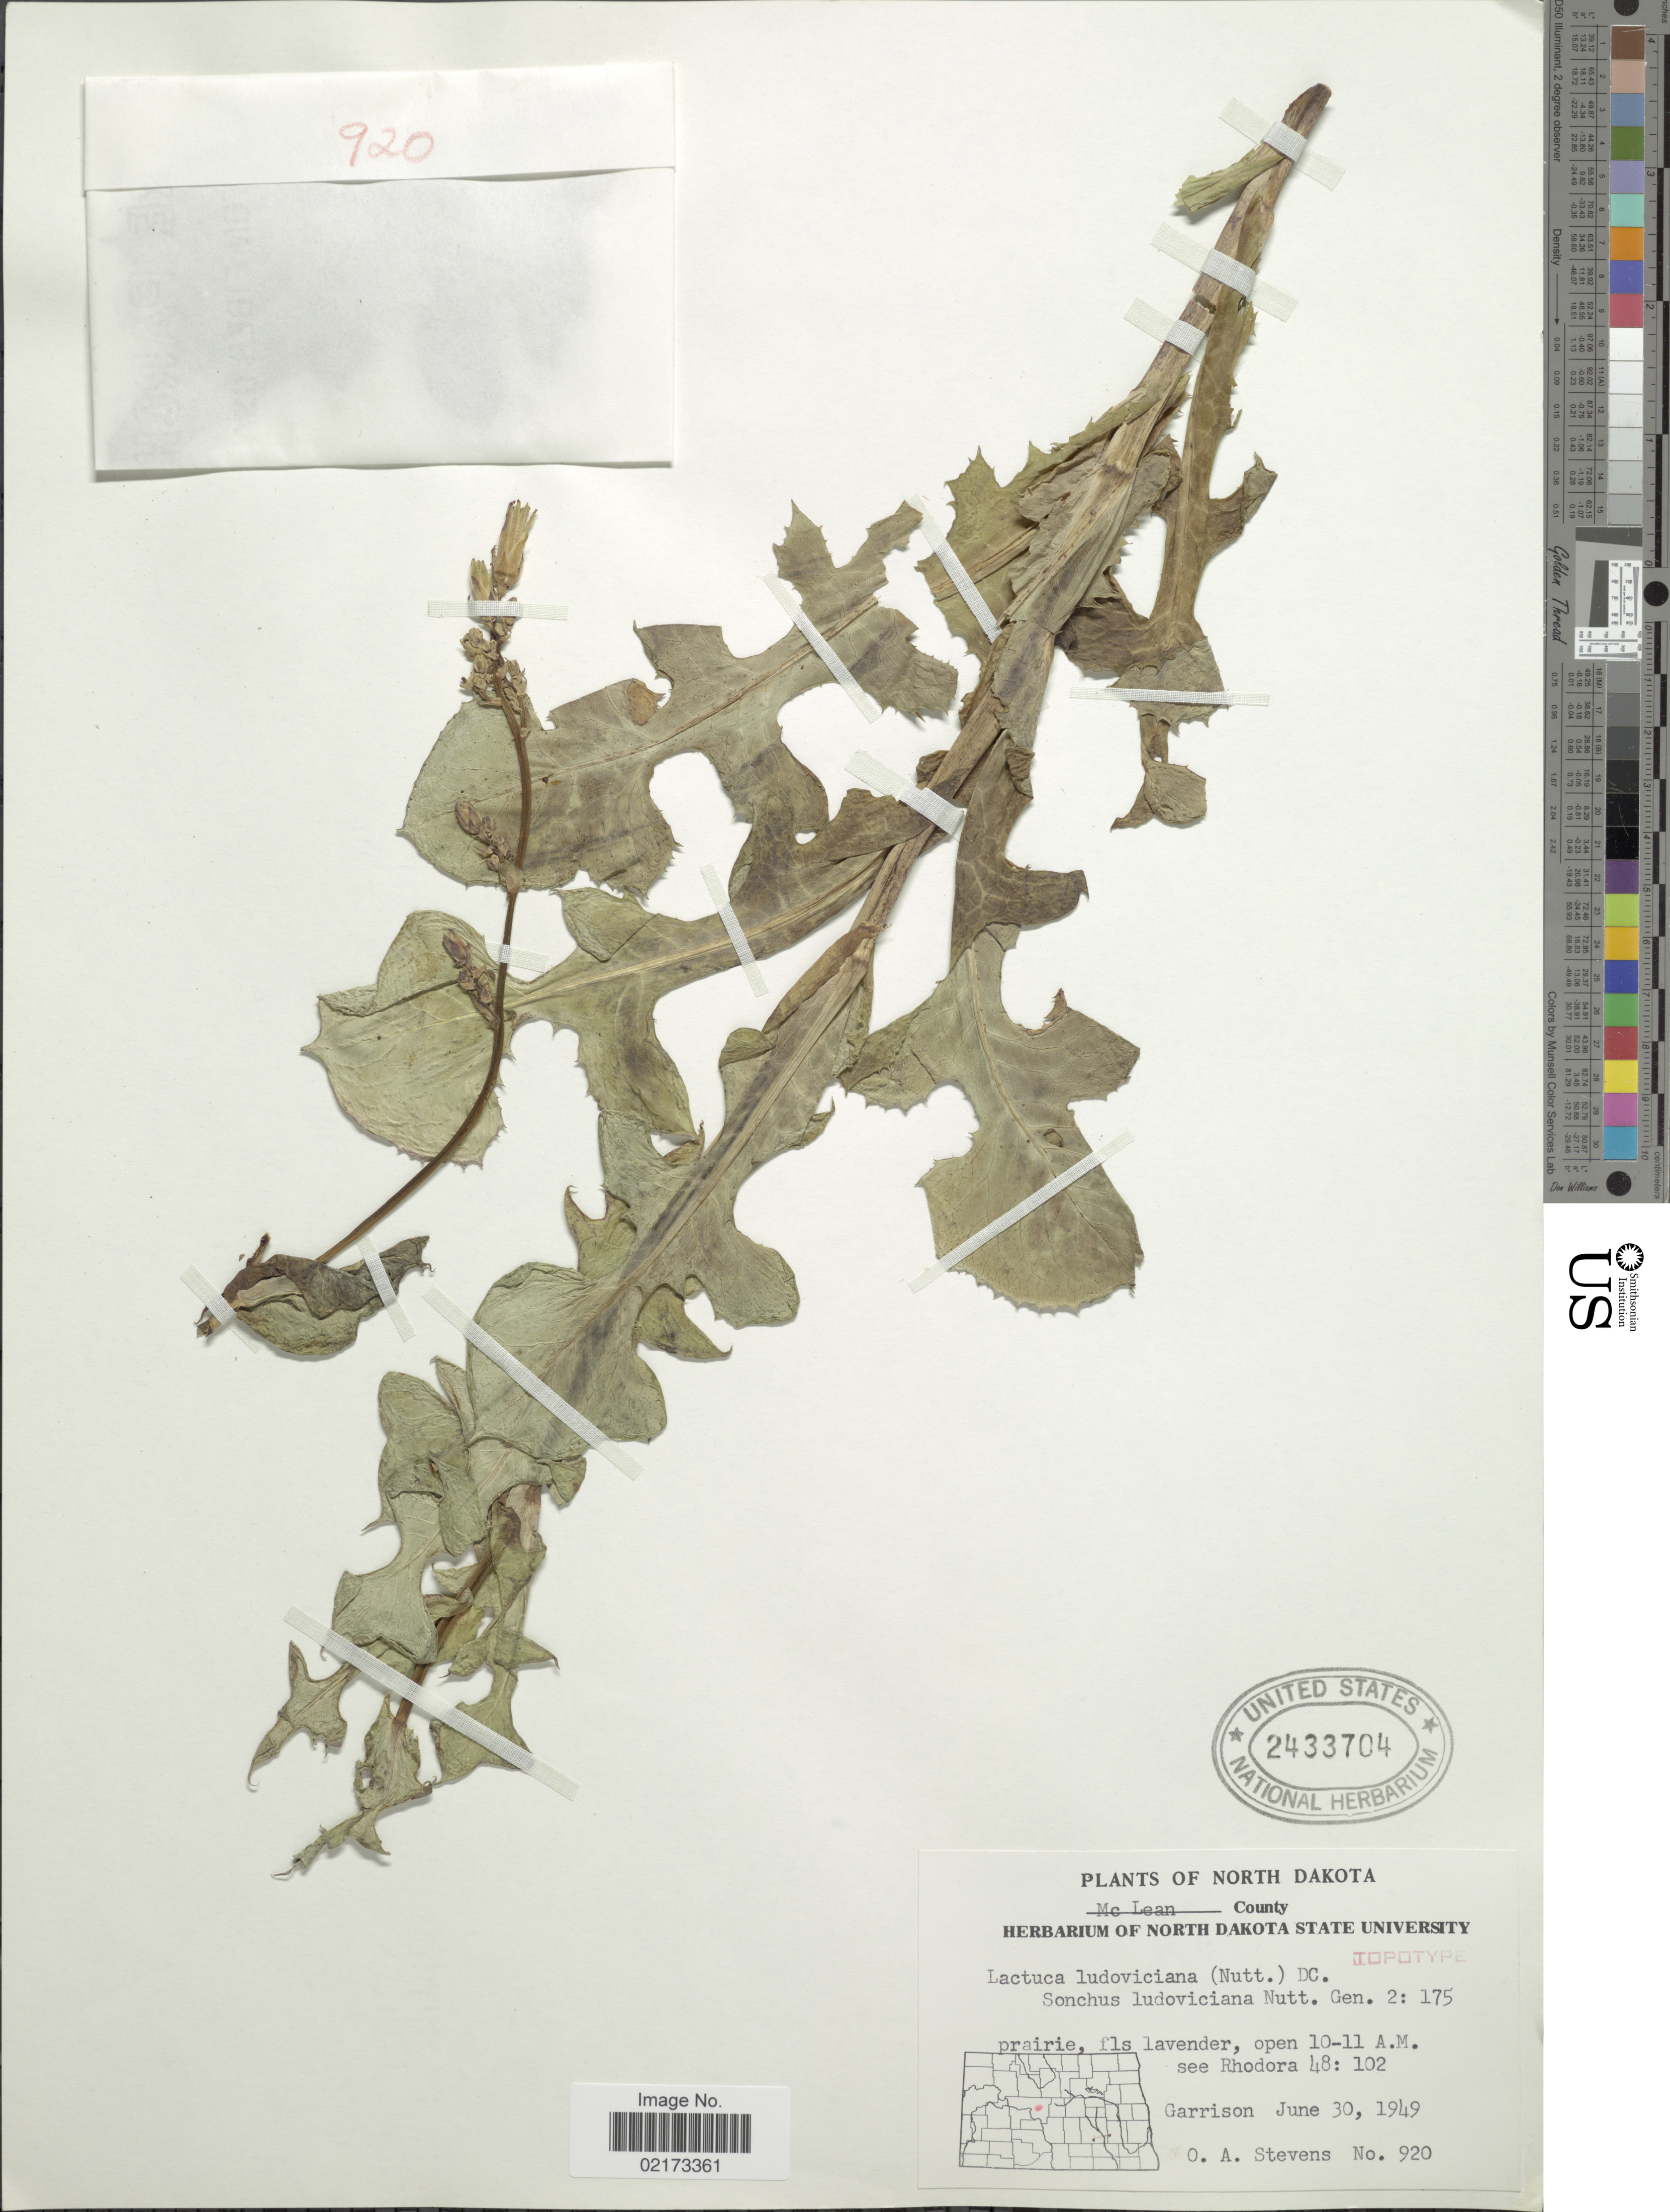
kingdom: Plantae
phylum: Tracheophyta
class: Magnoliopsida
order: Asterales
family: Asteraceae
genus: Lactuca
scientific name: Lactuca ludoviciana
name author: (Nutt.) Riddell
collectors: O. A. Stevens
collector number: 920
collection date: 1949-06-30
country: United States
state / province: North Dakota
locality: Mc Lean County, Garrison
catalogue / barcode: US 2433704